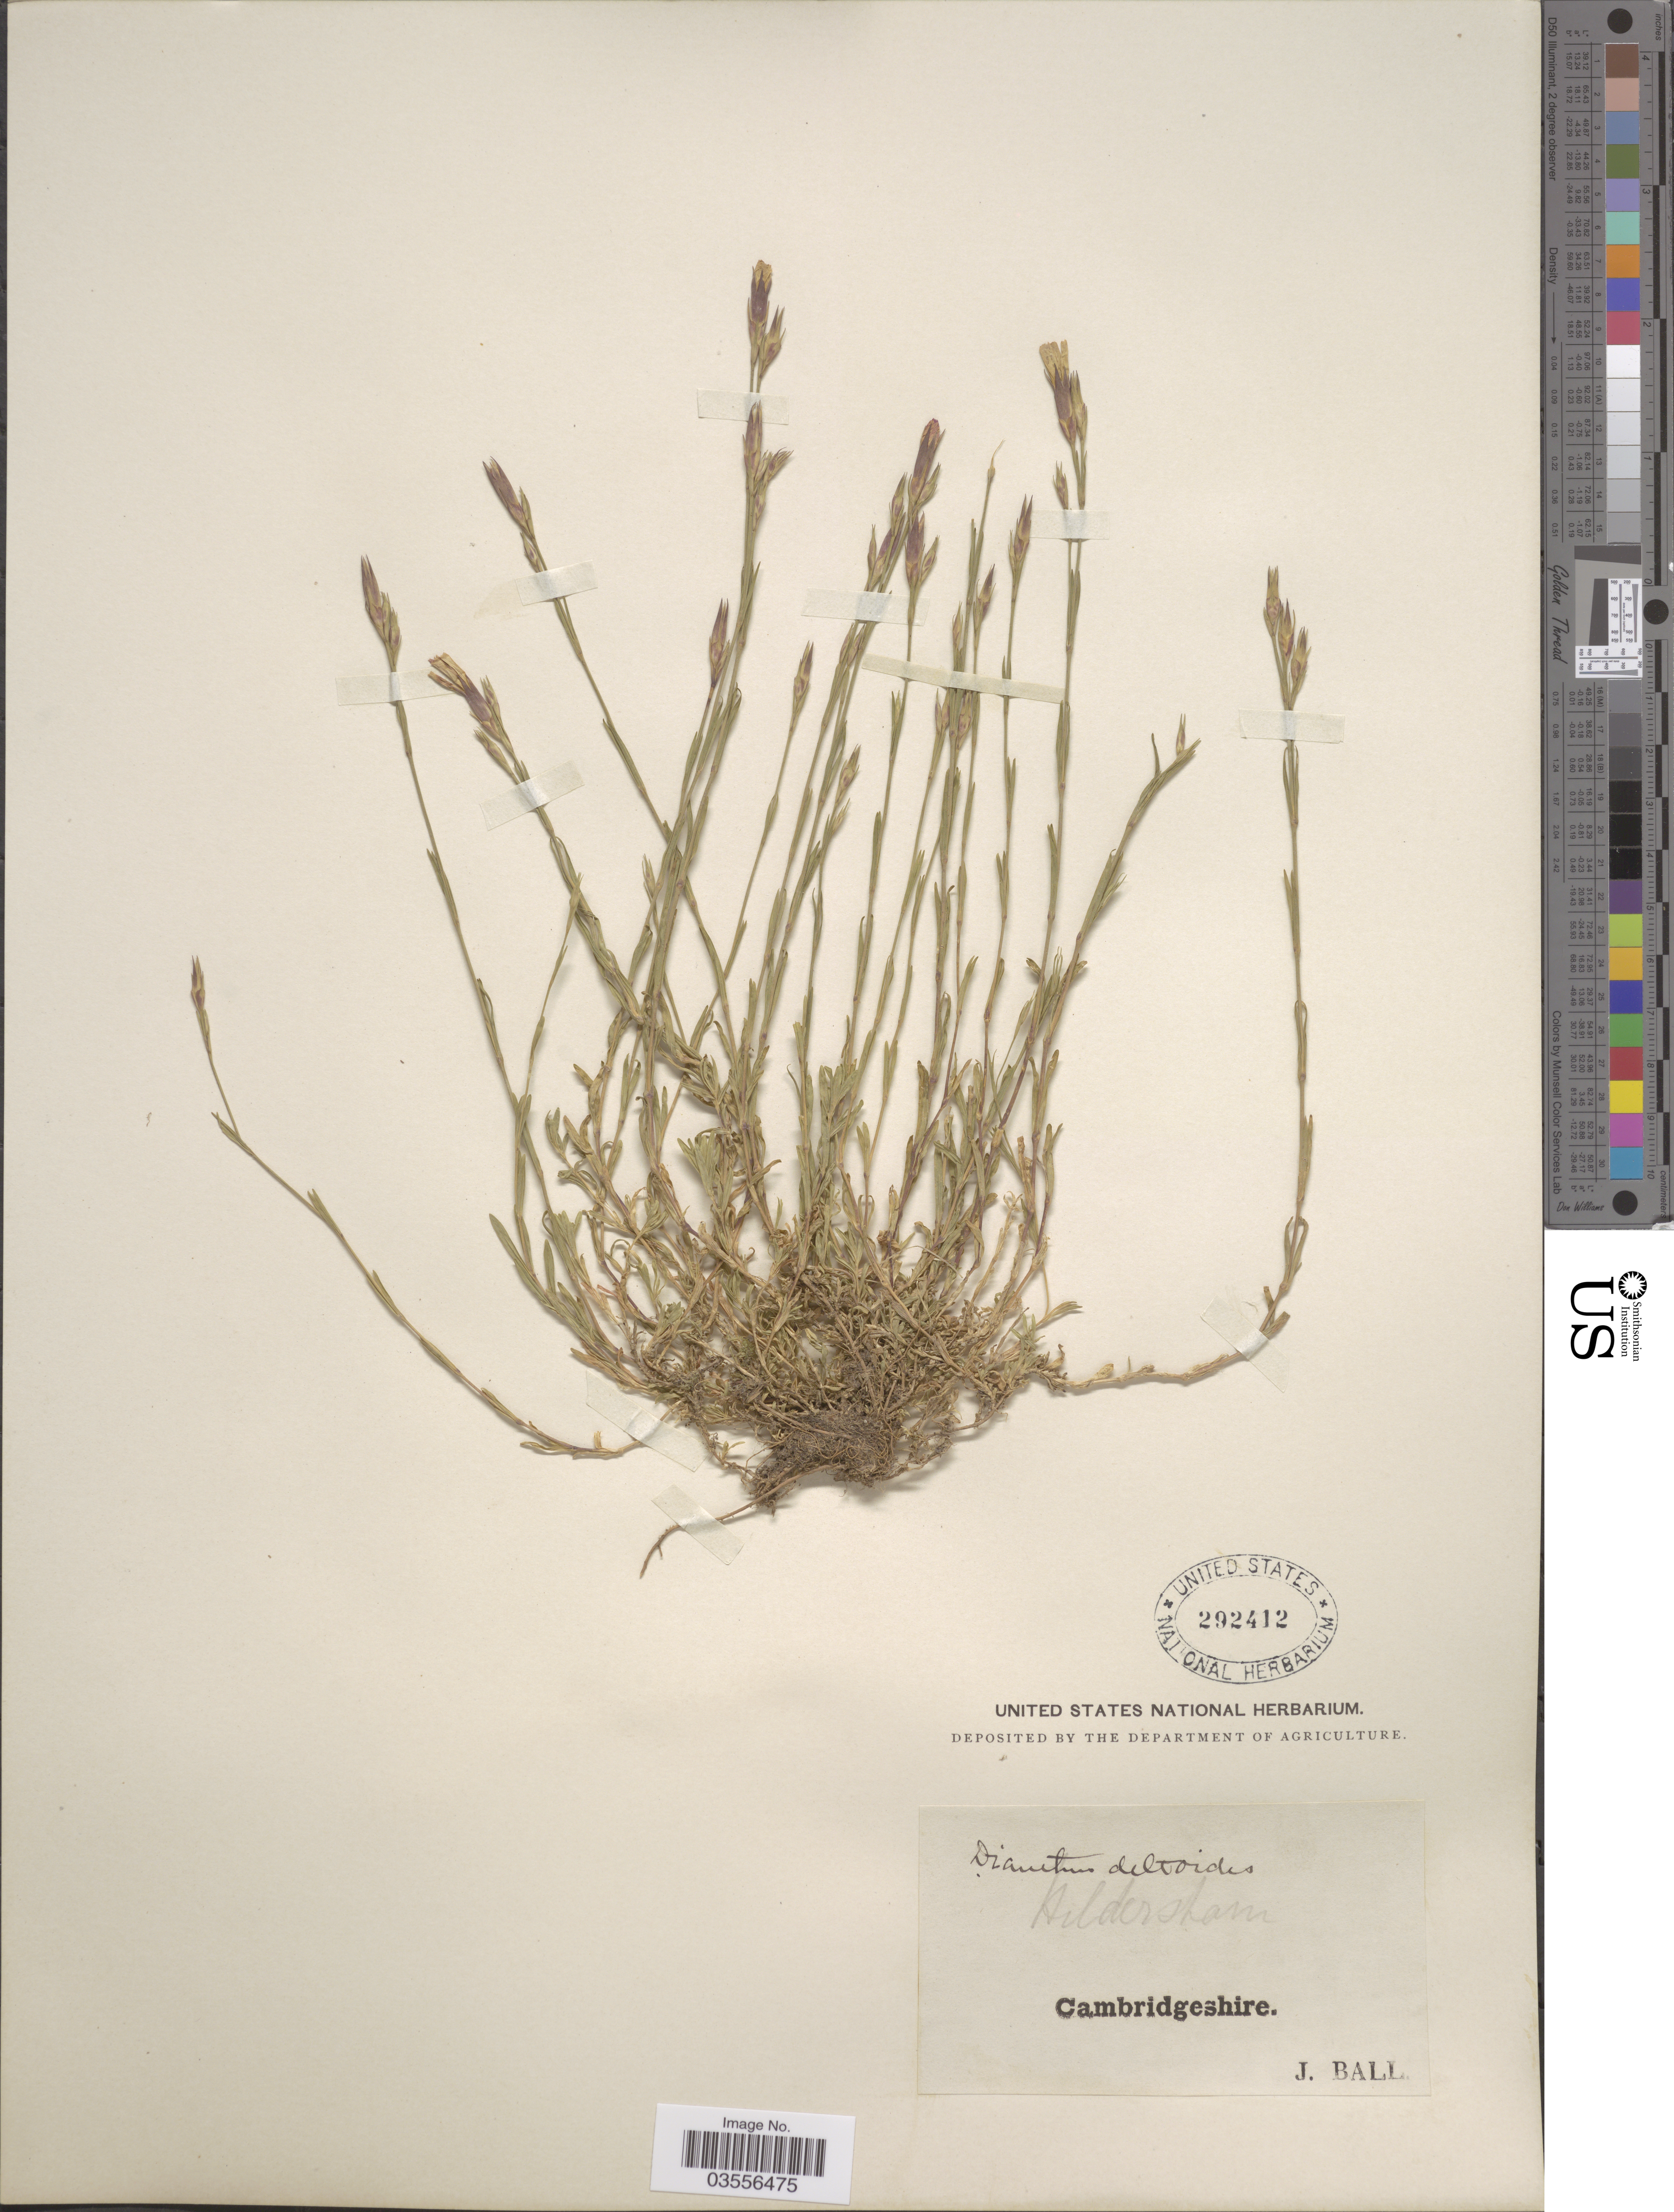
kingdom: Plantae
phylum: Tracheophyta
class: Magnoliopsida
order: Caryophyllales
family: Caryophyllaceae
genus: Dianthus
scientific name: Dianthus deltoides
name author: L.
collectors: J. Ball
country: United Kingdom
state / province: England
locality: Hildersham. Cambridgeshire.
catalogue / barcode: US 292412